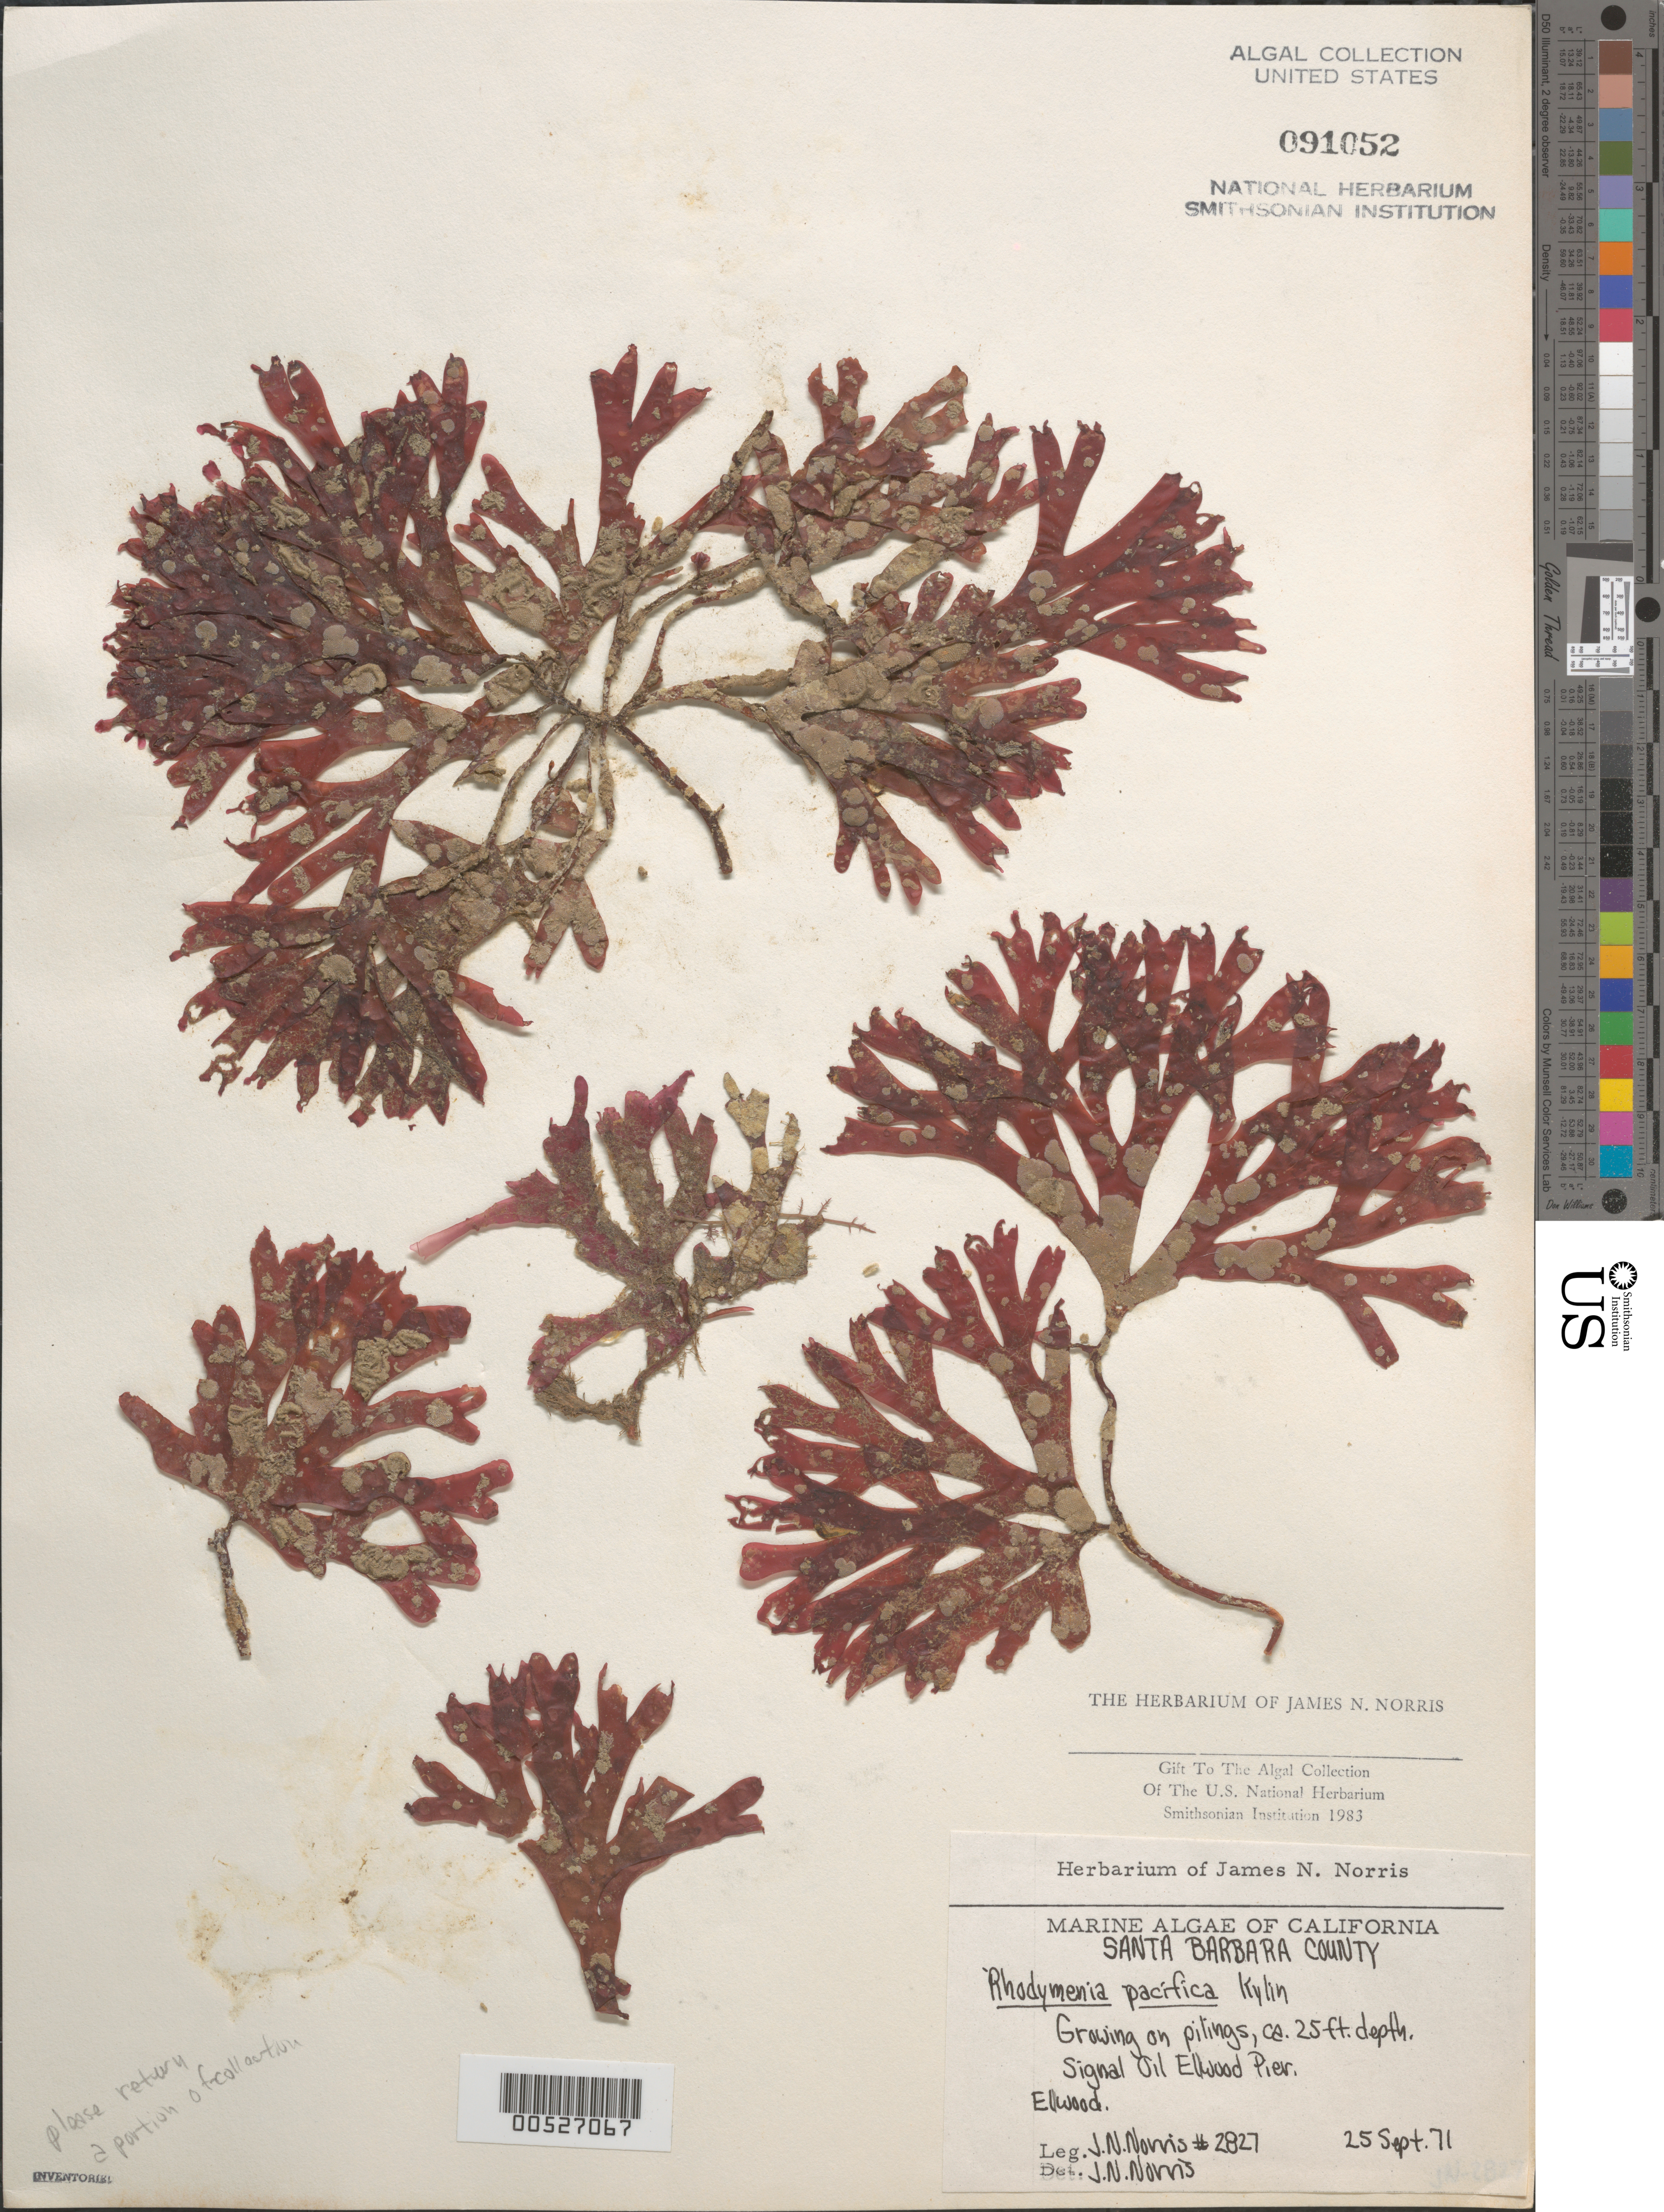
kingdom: Plantae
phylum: Rhodophyta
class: Florideophyceae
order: Rhodymeniales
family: Rhodymeniaceae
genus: Rhodymenia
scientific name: Rhodymenia pacifica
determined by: Norris, James N.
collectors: J. N. Norris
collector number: JN-2827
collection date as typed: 25 Sep 1971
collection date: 1971-09-25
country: United States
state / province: California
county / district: Santa Barbara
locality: Ellwood, Signal Oil Ellwood pier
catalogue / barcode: US 91052